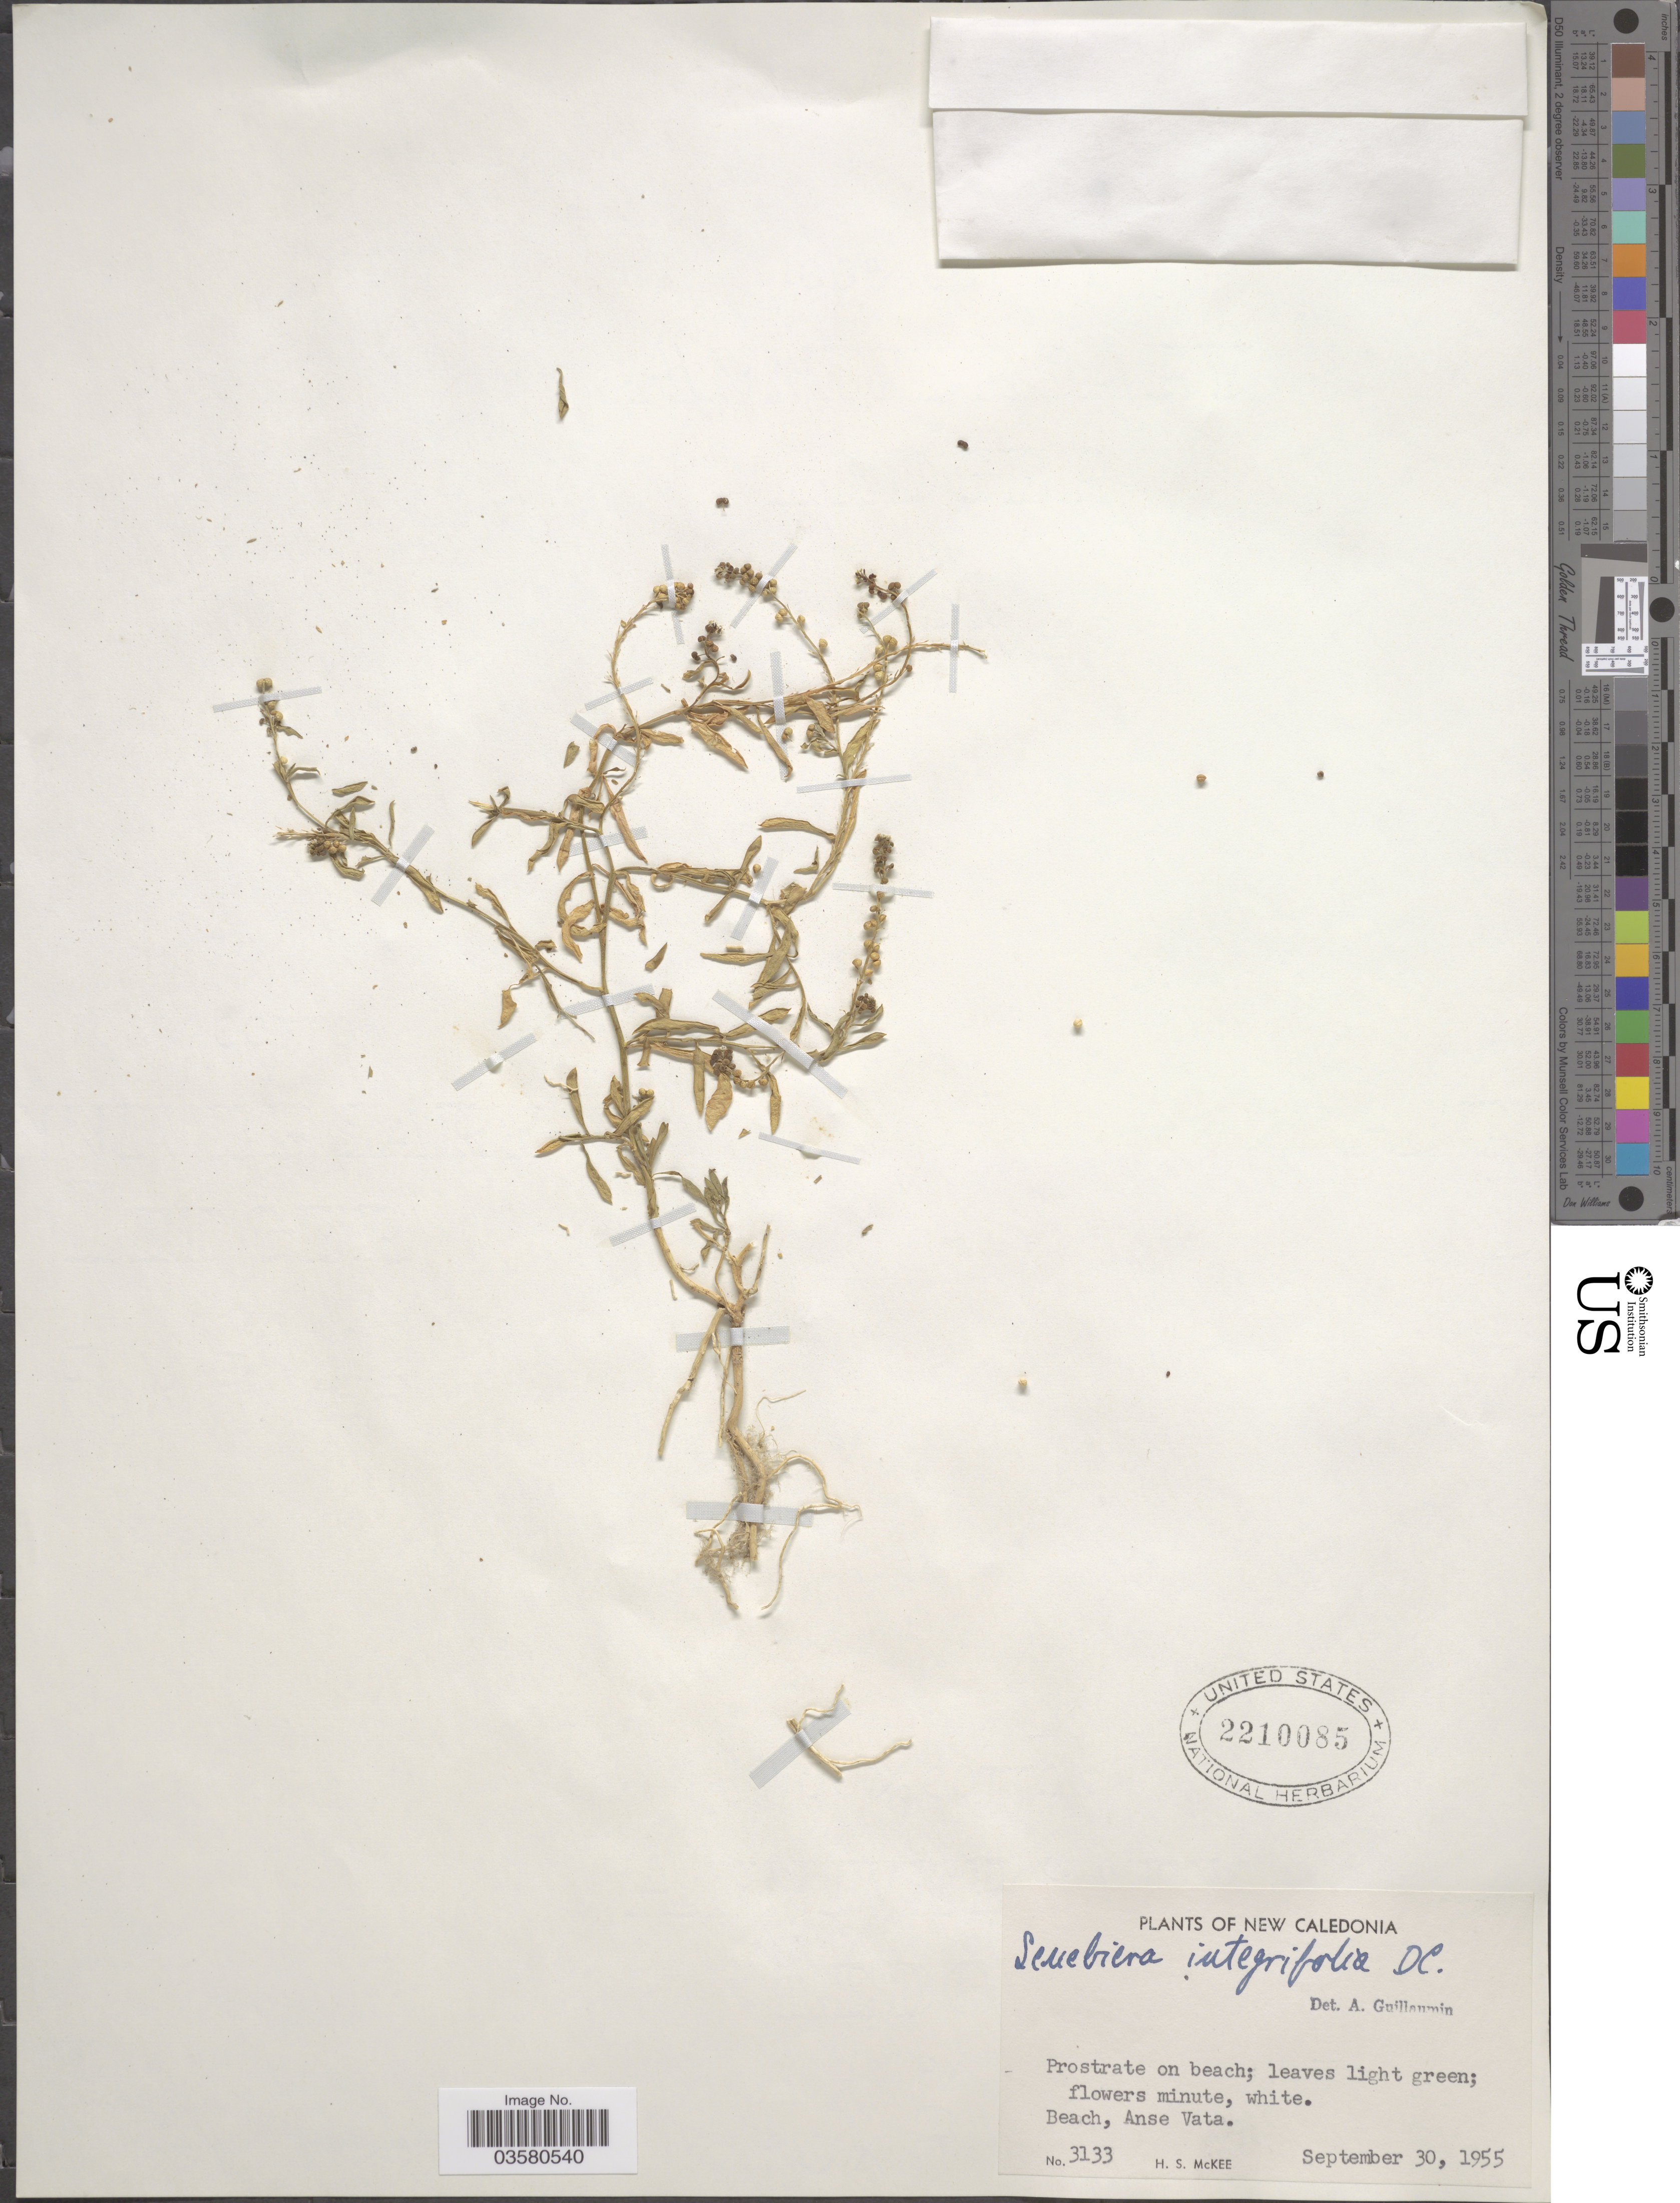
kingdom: Plantae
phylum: Tracheophyta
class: Magnoliopsida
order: Brassicales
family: Brassicaceae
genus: Lepidium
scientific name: Lepidium englerianum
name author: (Muschl.) Al-Shehbaz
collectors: H. S. McKee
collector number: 3133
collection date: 1955-09-30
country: New Caledonia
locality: Beach, Anse Vata.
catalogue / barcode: US 2210085